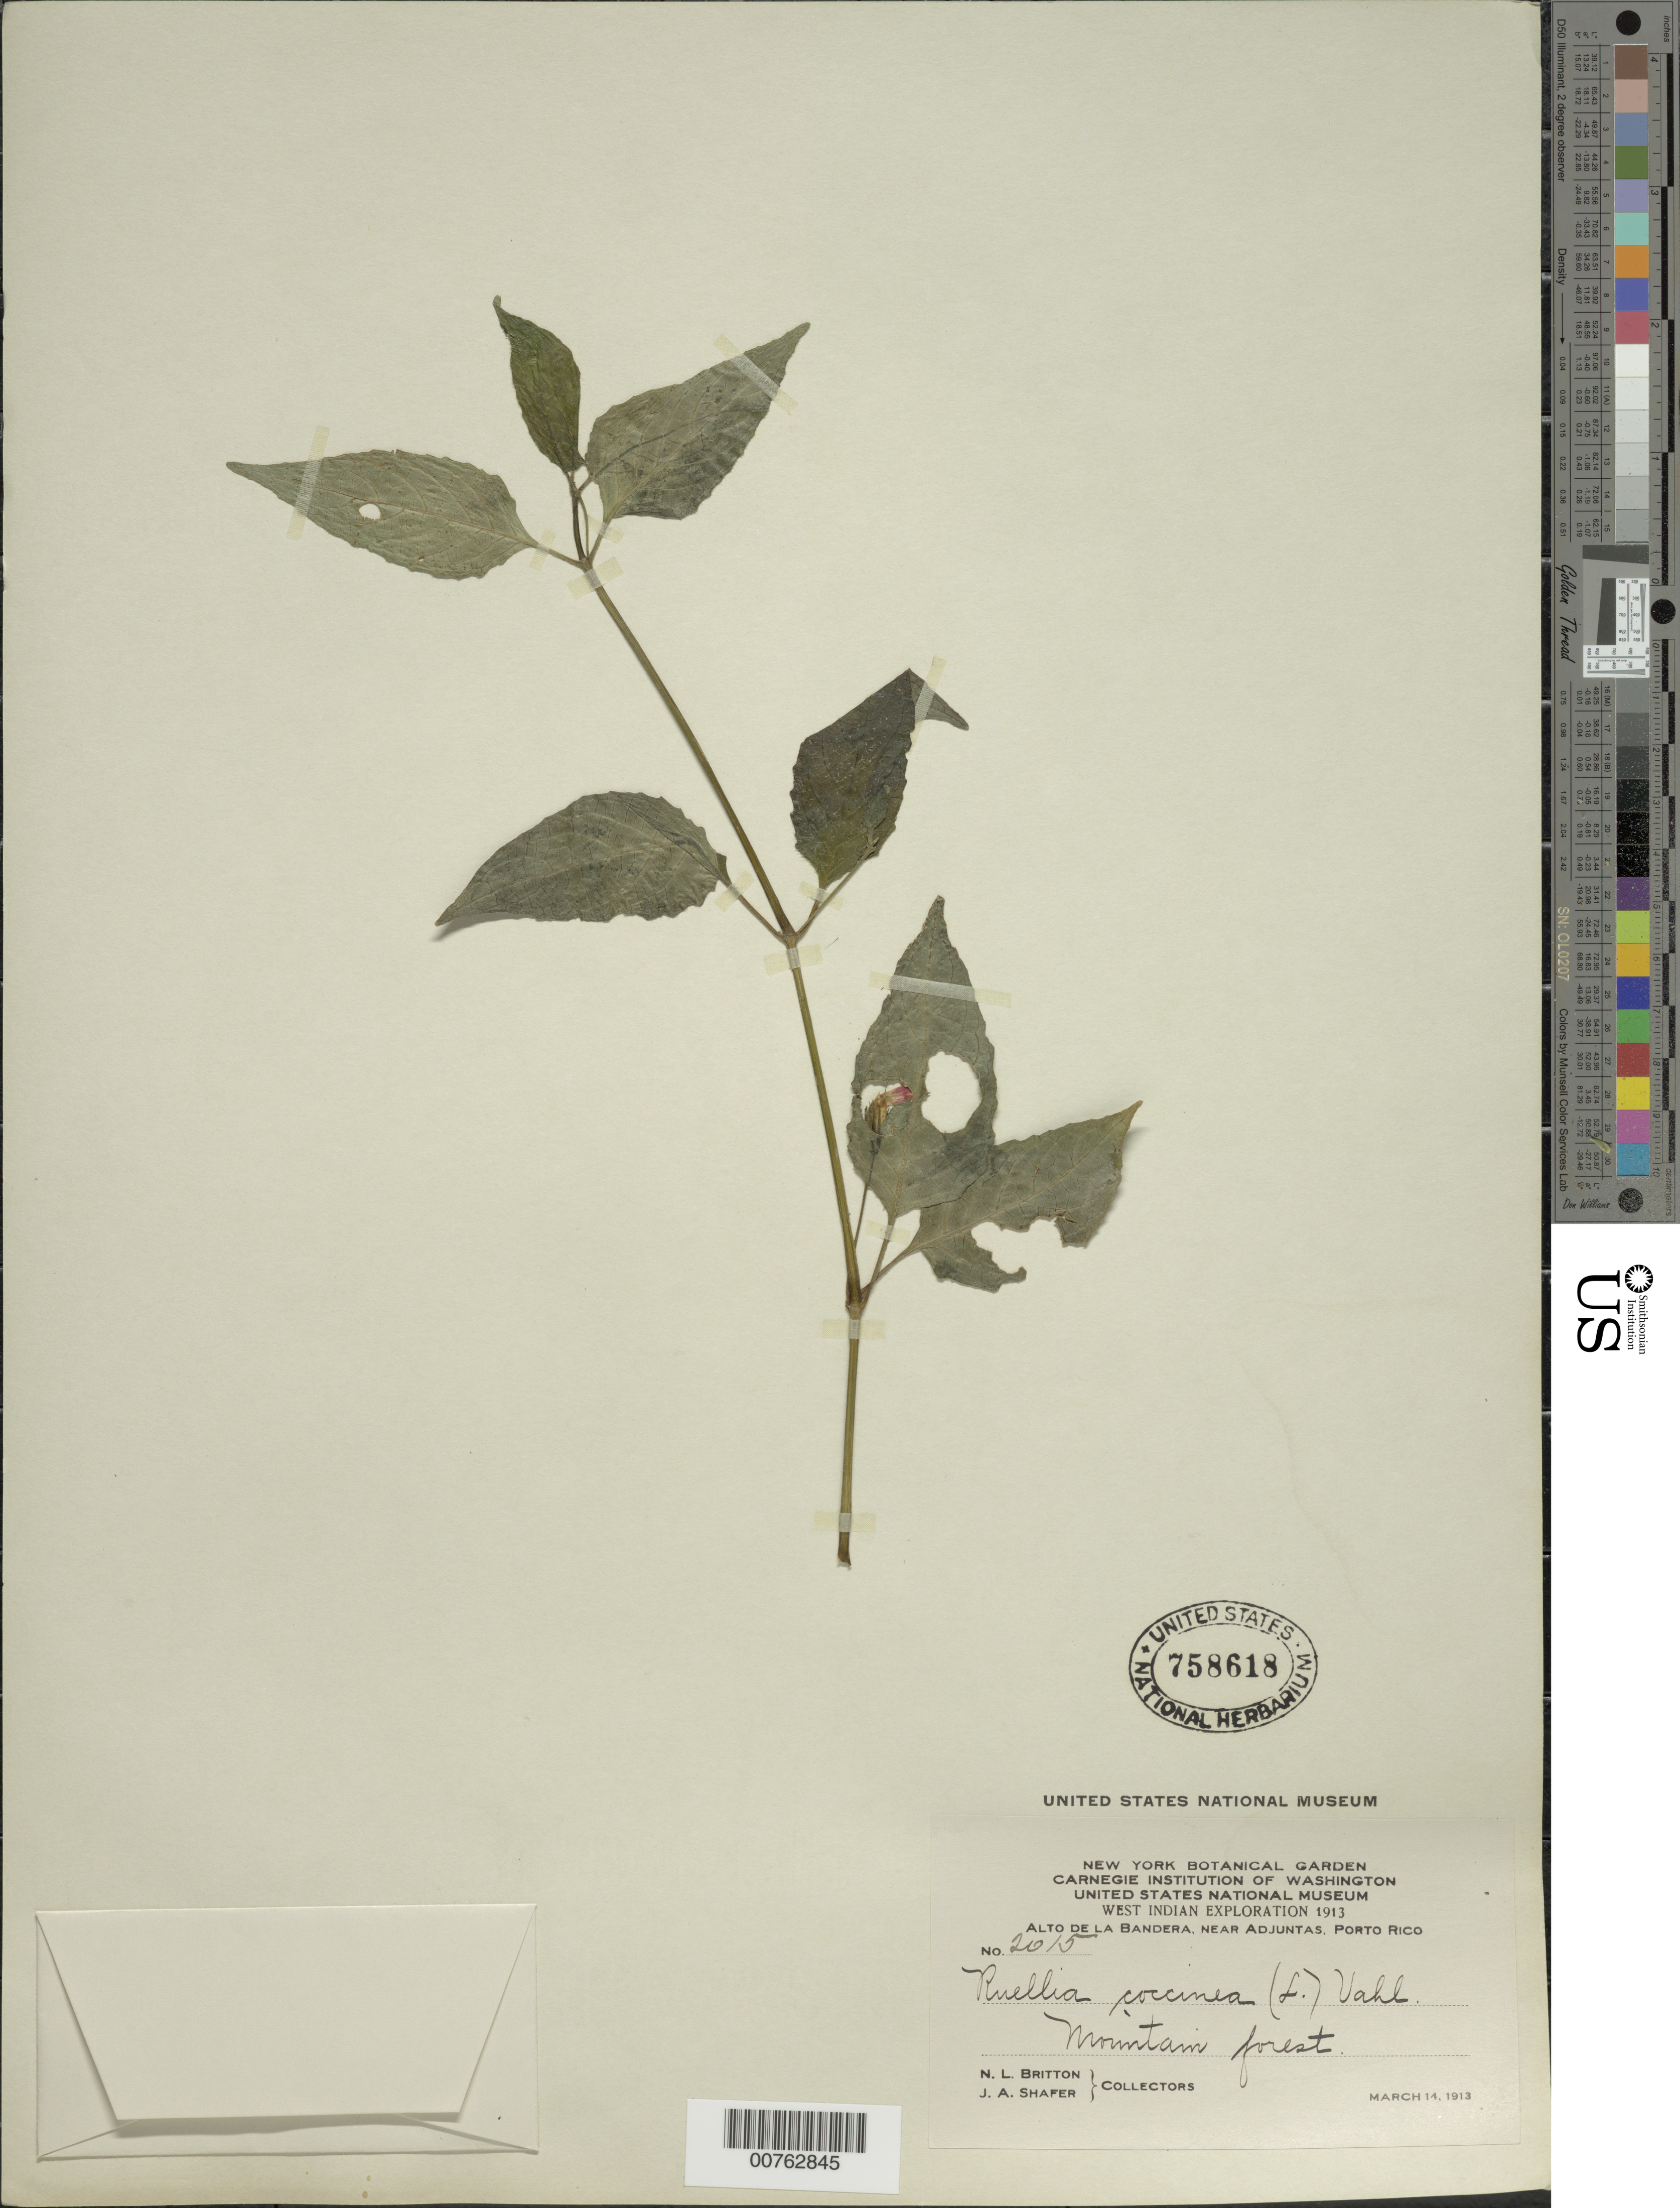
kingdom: Plantae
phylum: Tracheophyta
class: Magnoliopsida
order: Lamiales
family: Acanthaceae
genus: Ruellia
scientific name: Ruellia coccinea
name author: (L.) Vahl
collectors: N. Britton & J. A. Shafer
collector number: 2015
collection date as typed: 14 Mar 1913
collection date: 1913-03-14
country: Puerto Rico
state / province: Adjuntas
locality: Alto de la Bandera, near Adjuntas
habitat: Mountain forest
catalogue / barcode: US 758618